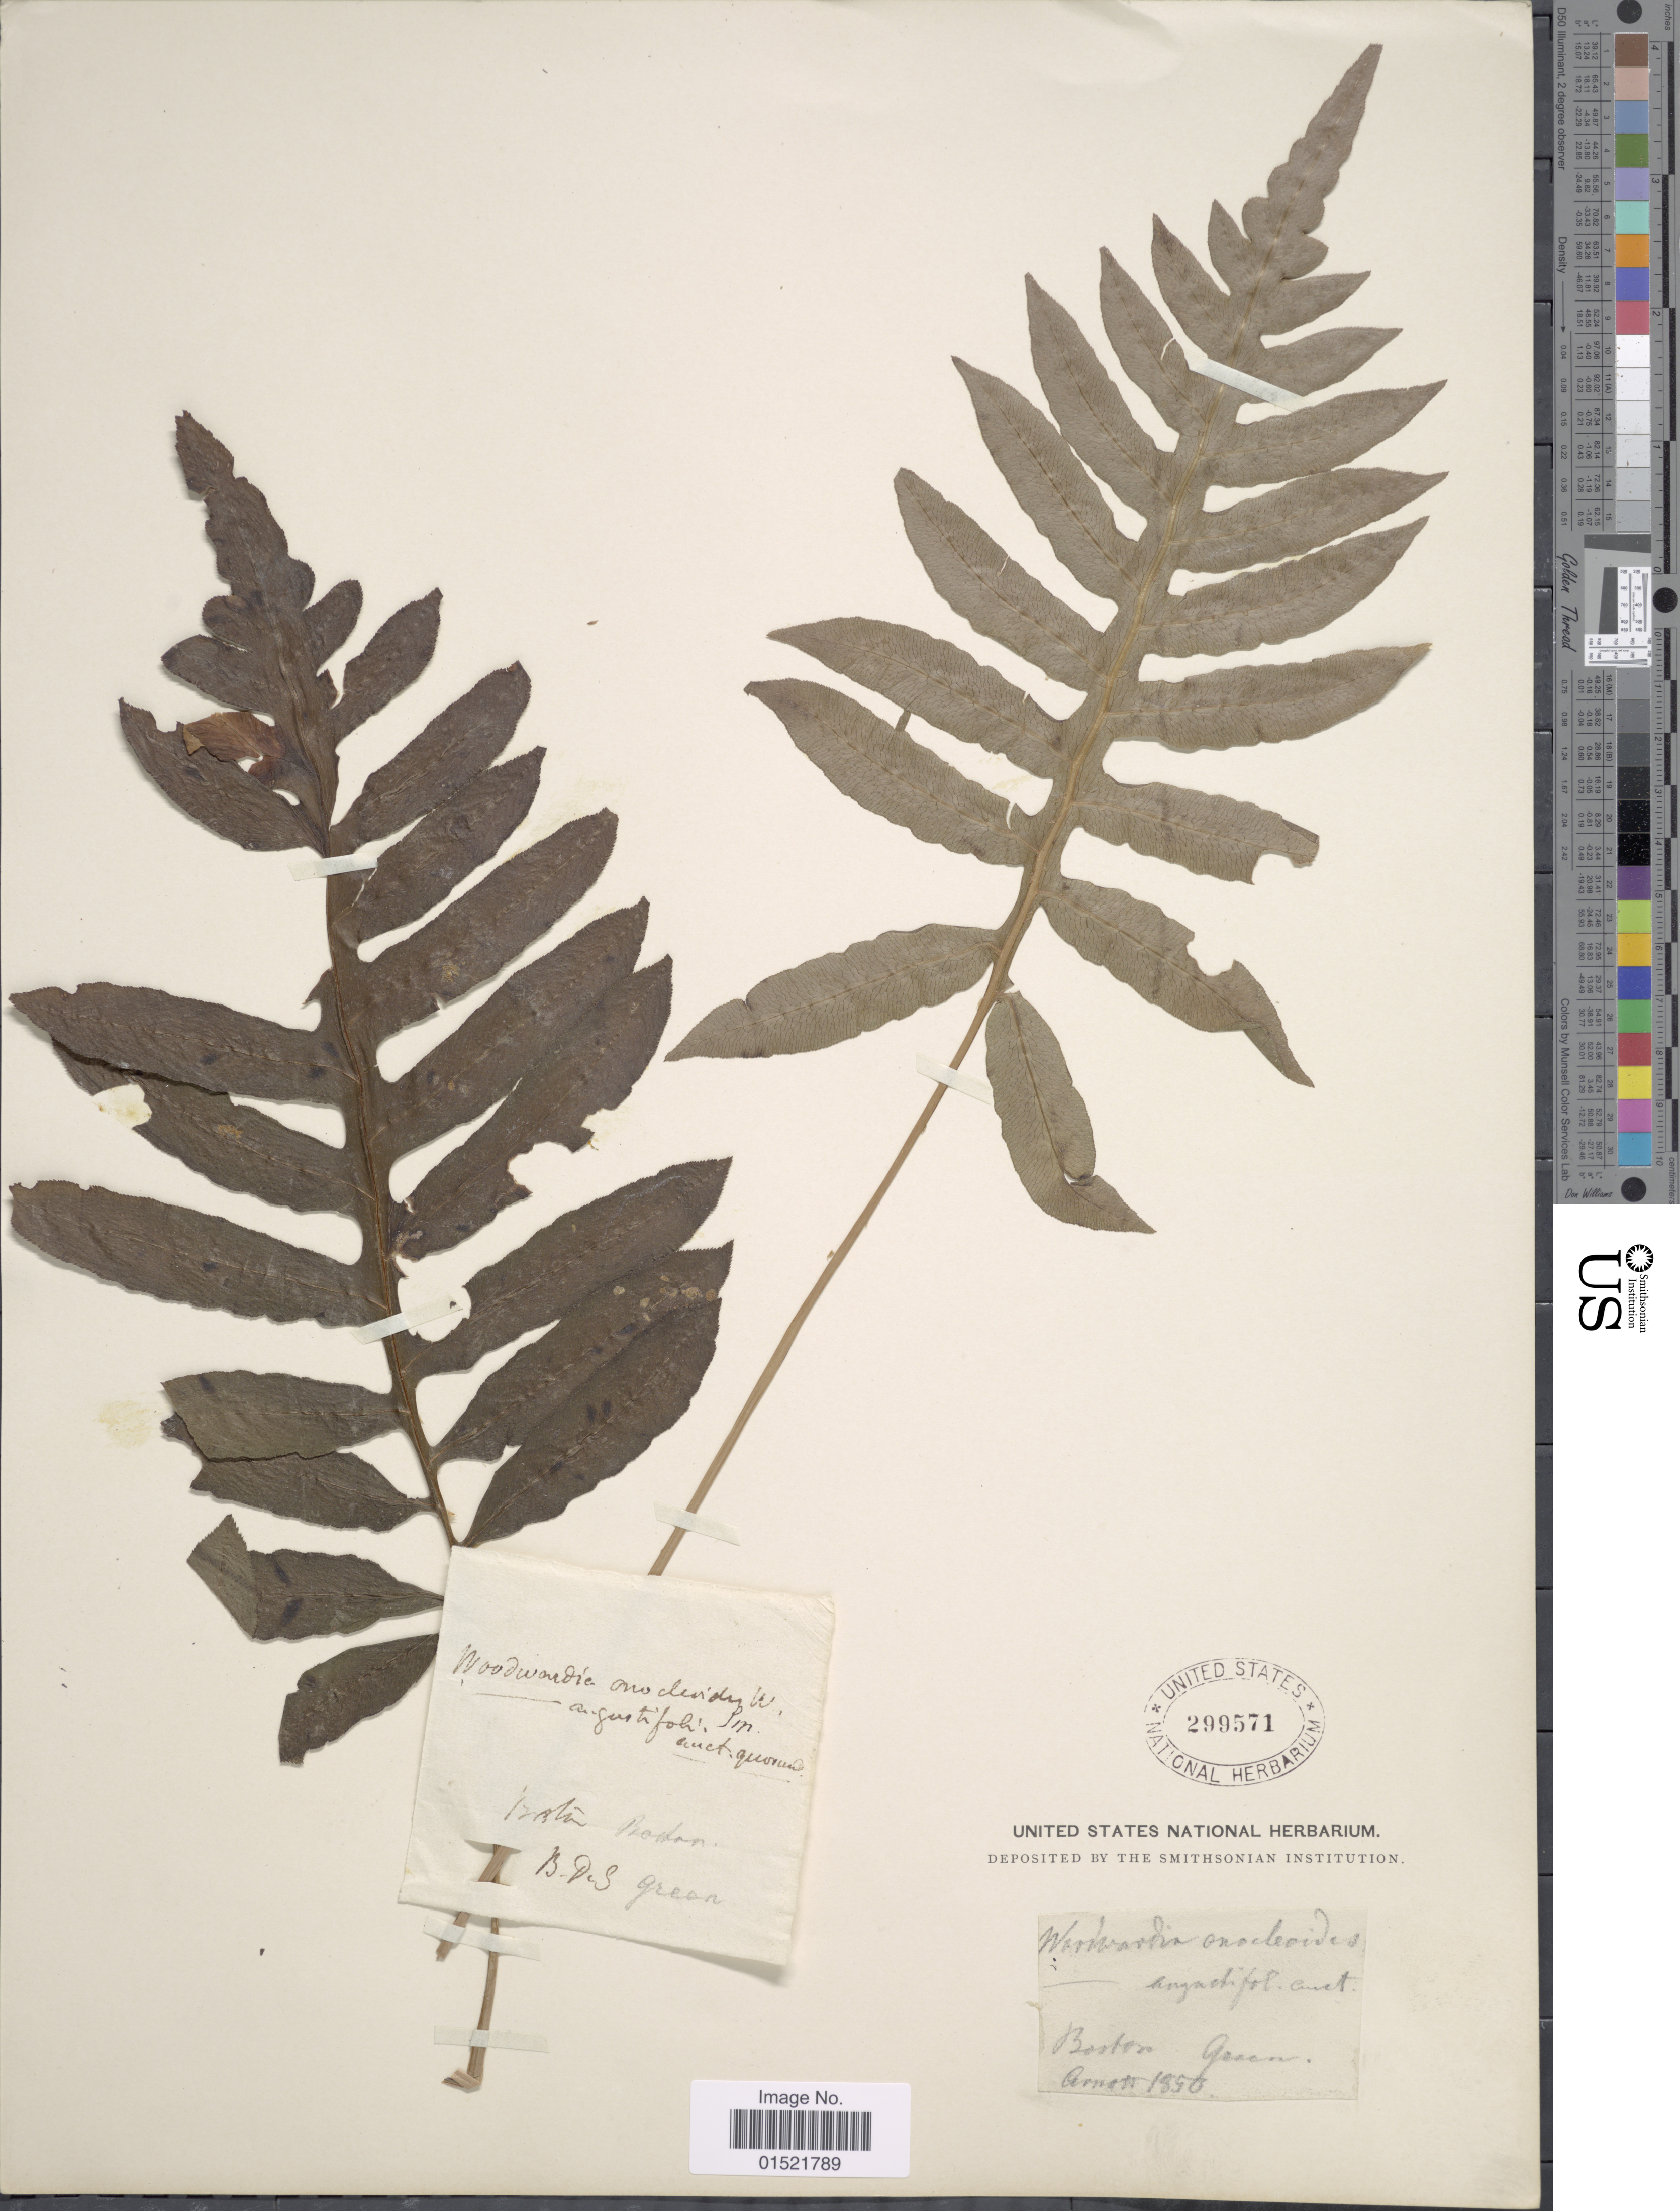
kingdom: Plantae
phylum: Tracheophyta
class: Polypodiopsida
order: Polypodiales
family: Blechnaceae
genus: Woodwardia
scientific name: Woodwardia areolata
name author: (L.) T. Moore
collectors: Arnett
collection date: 1850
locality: Boston, Green [interpreted]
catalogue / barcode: US 299571